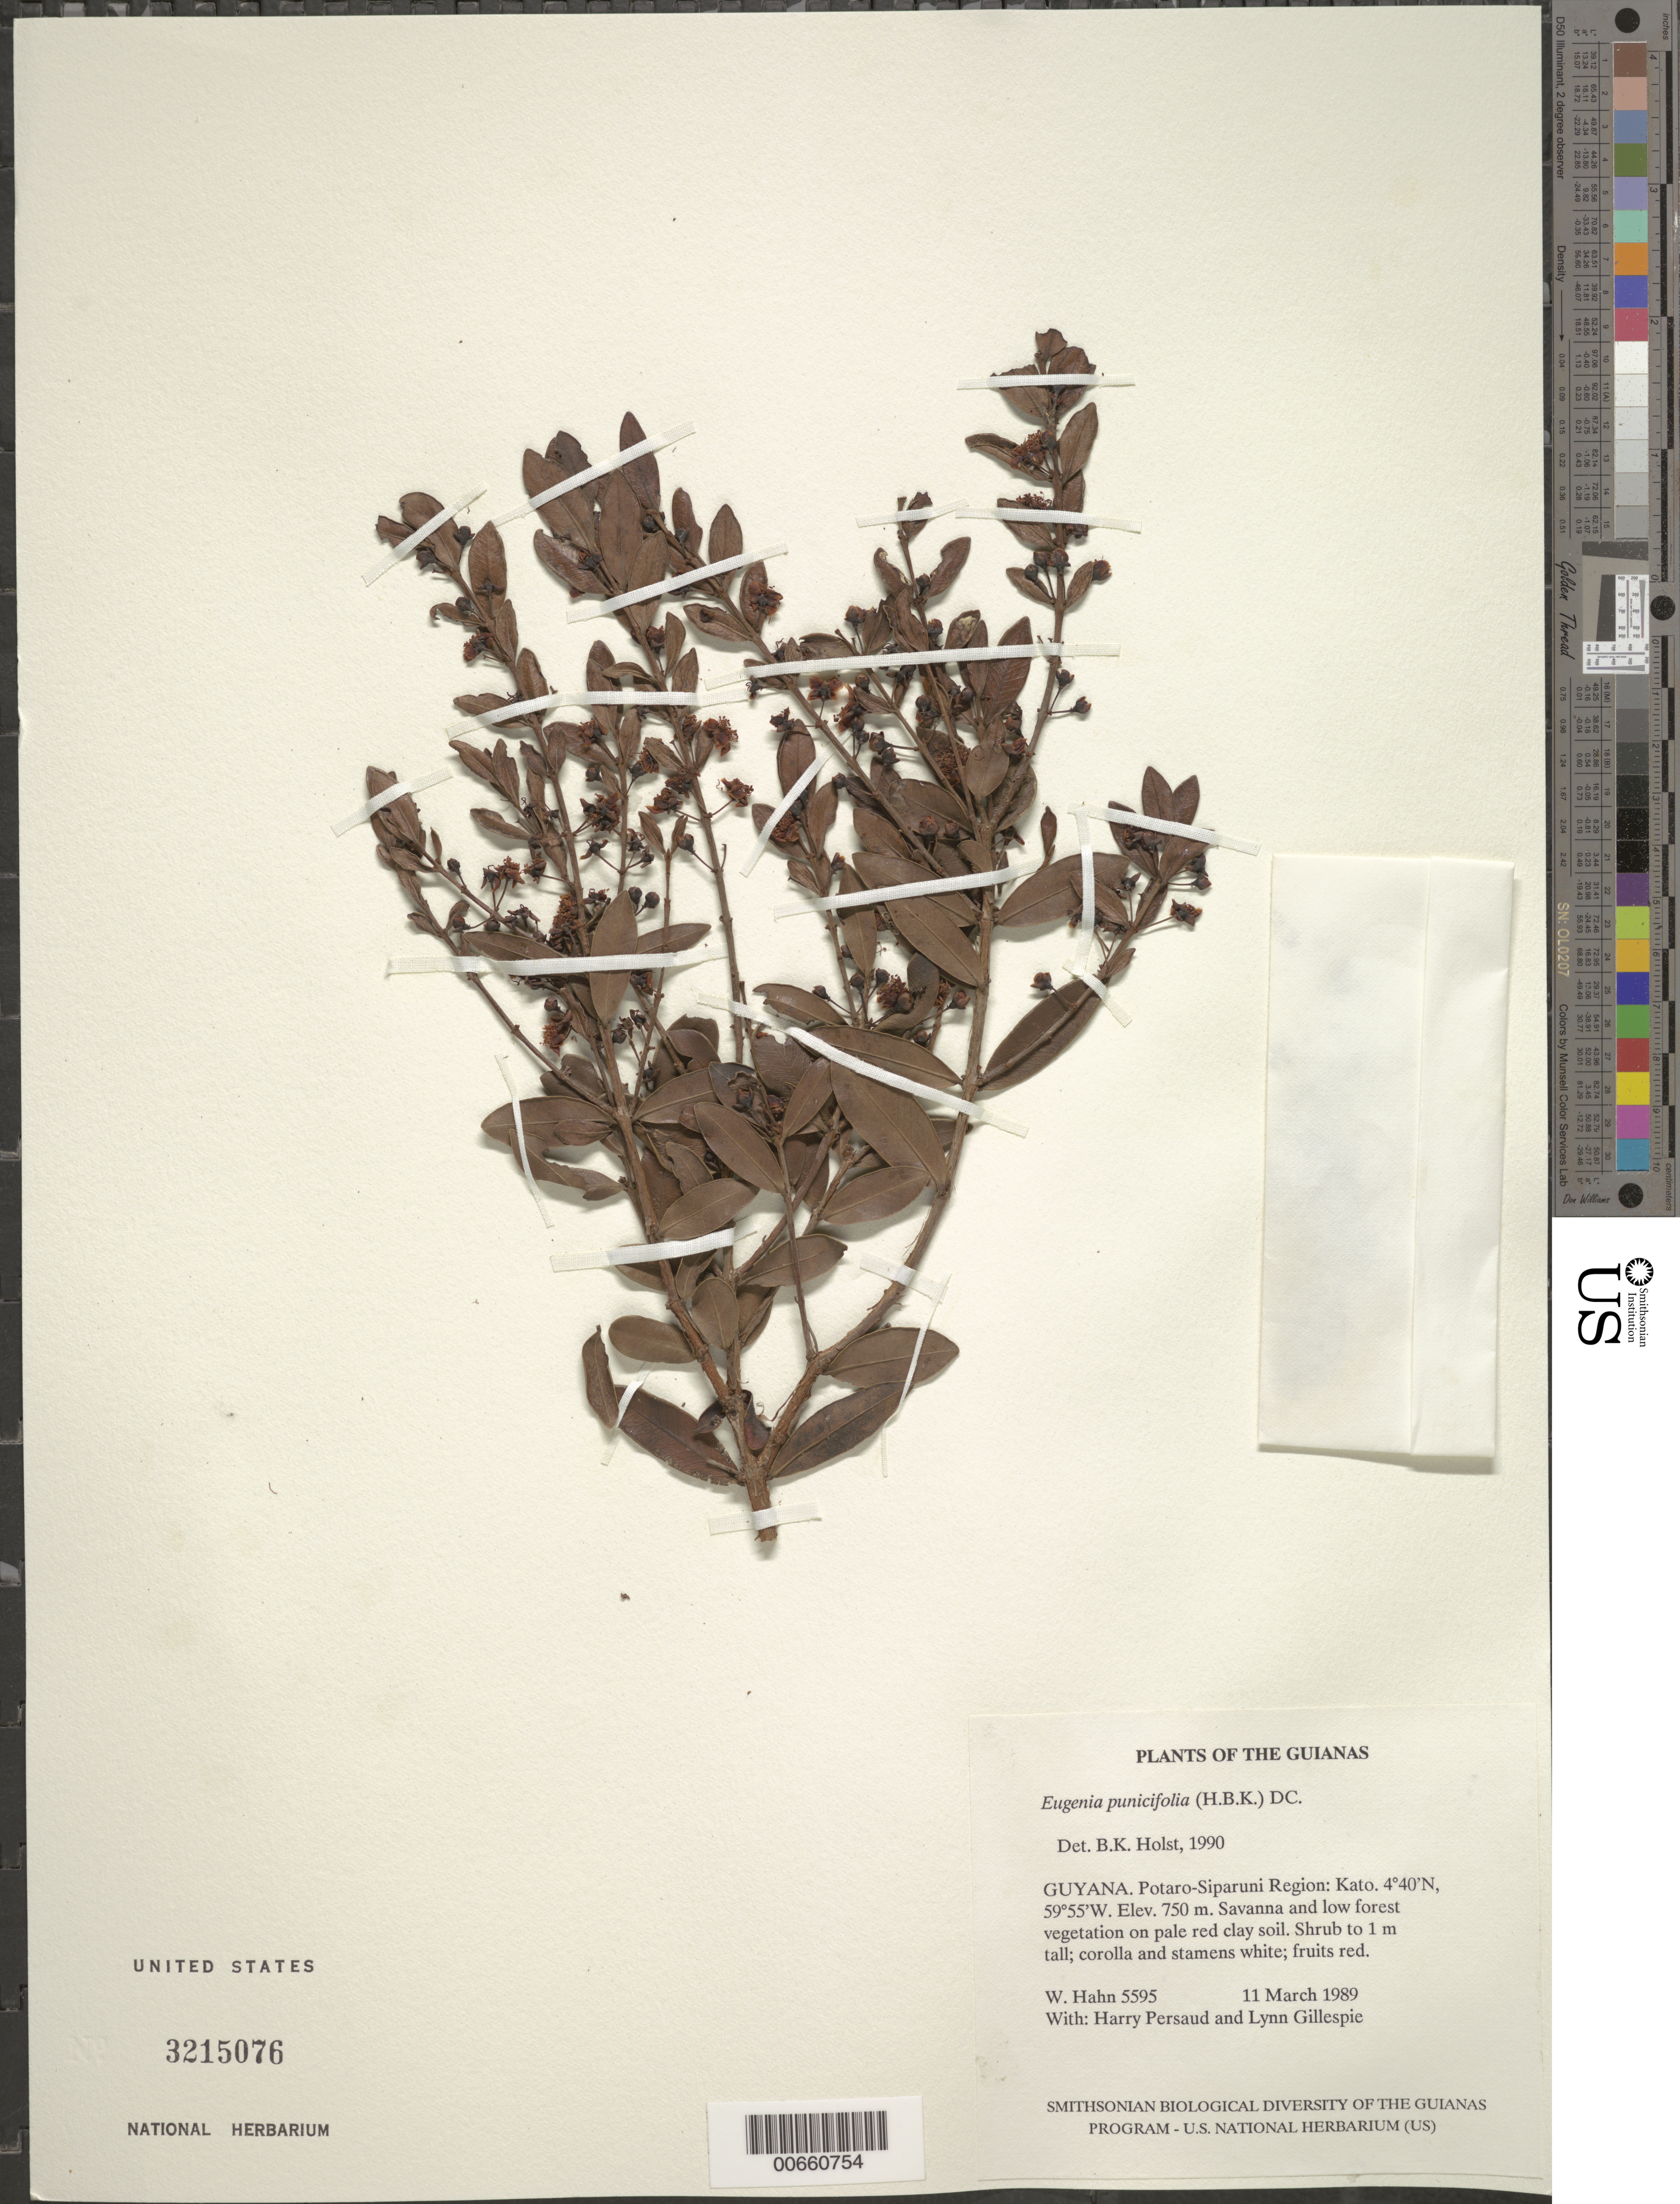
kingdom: Plantae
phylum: Tracheophyta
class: Magnoliopsida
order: Myrtales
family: Myrtaceae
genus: Eugenia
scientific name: Eugenia punicifolia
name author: (Kunth) DC.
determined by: Holst, Bruce K.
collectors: W. Hahn, H. Persaud & L. J. Gillespie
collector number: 5595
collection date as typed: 11 March 1989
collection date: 1989-03-11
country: Guyana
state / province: Potaro-Siparuni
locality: Kato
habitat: Savanna and low forest vegetation on pale red clay soil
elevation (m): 750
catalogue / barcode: US 3215076